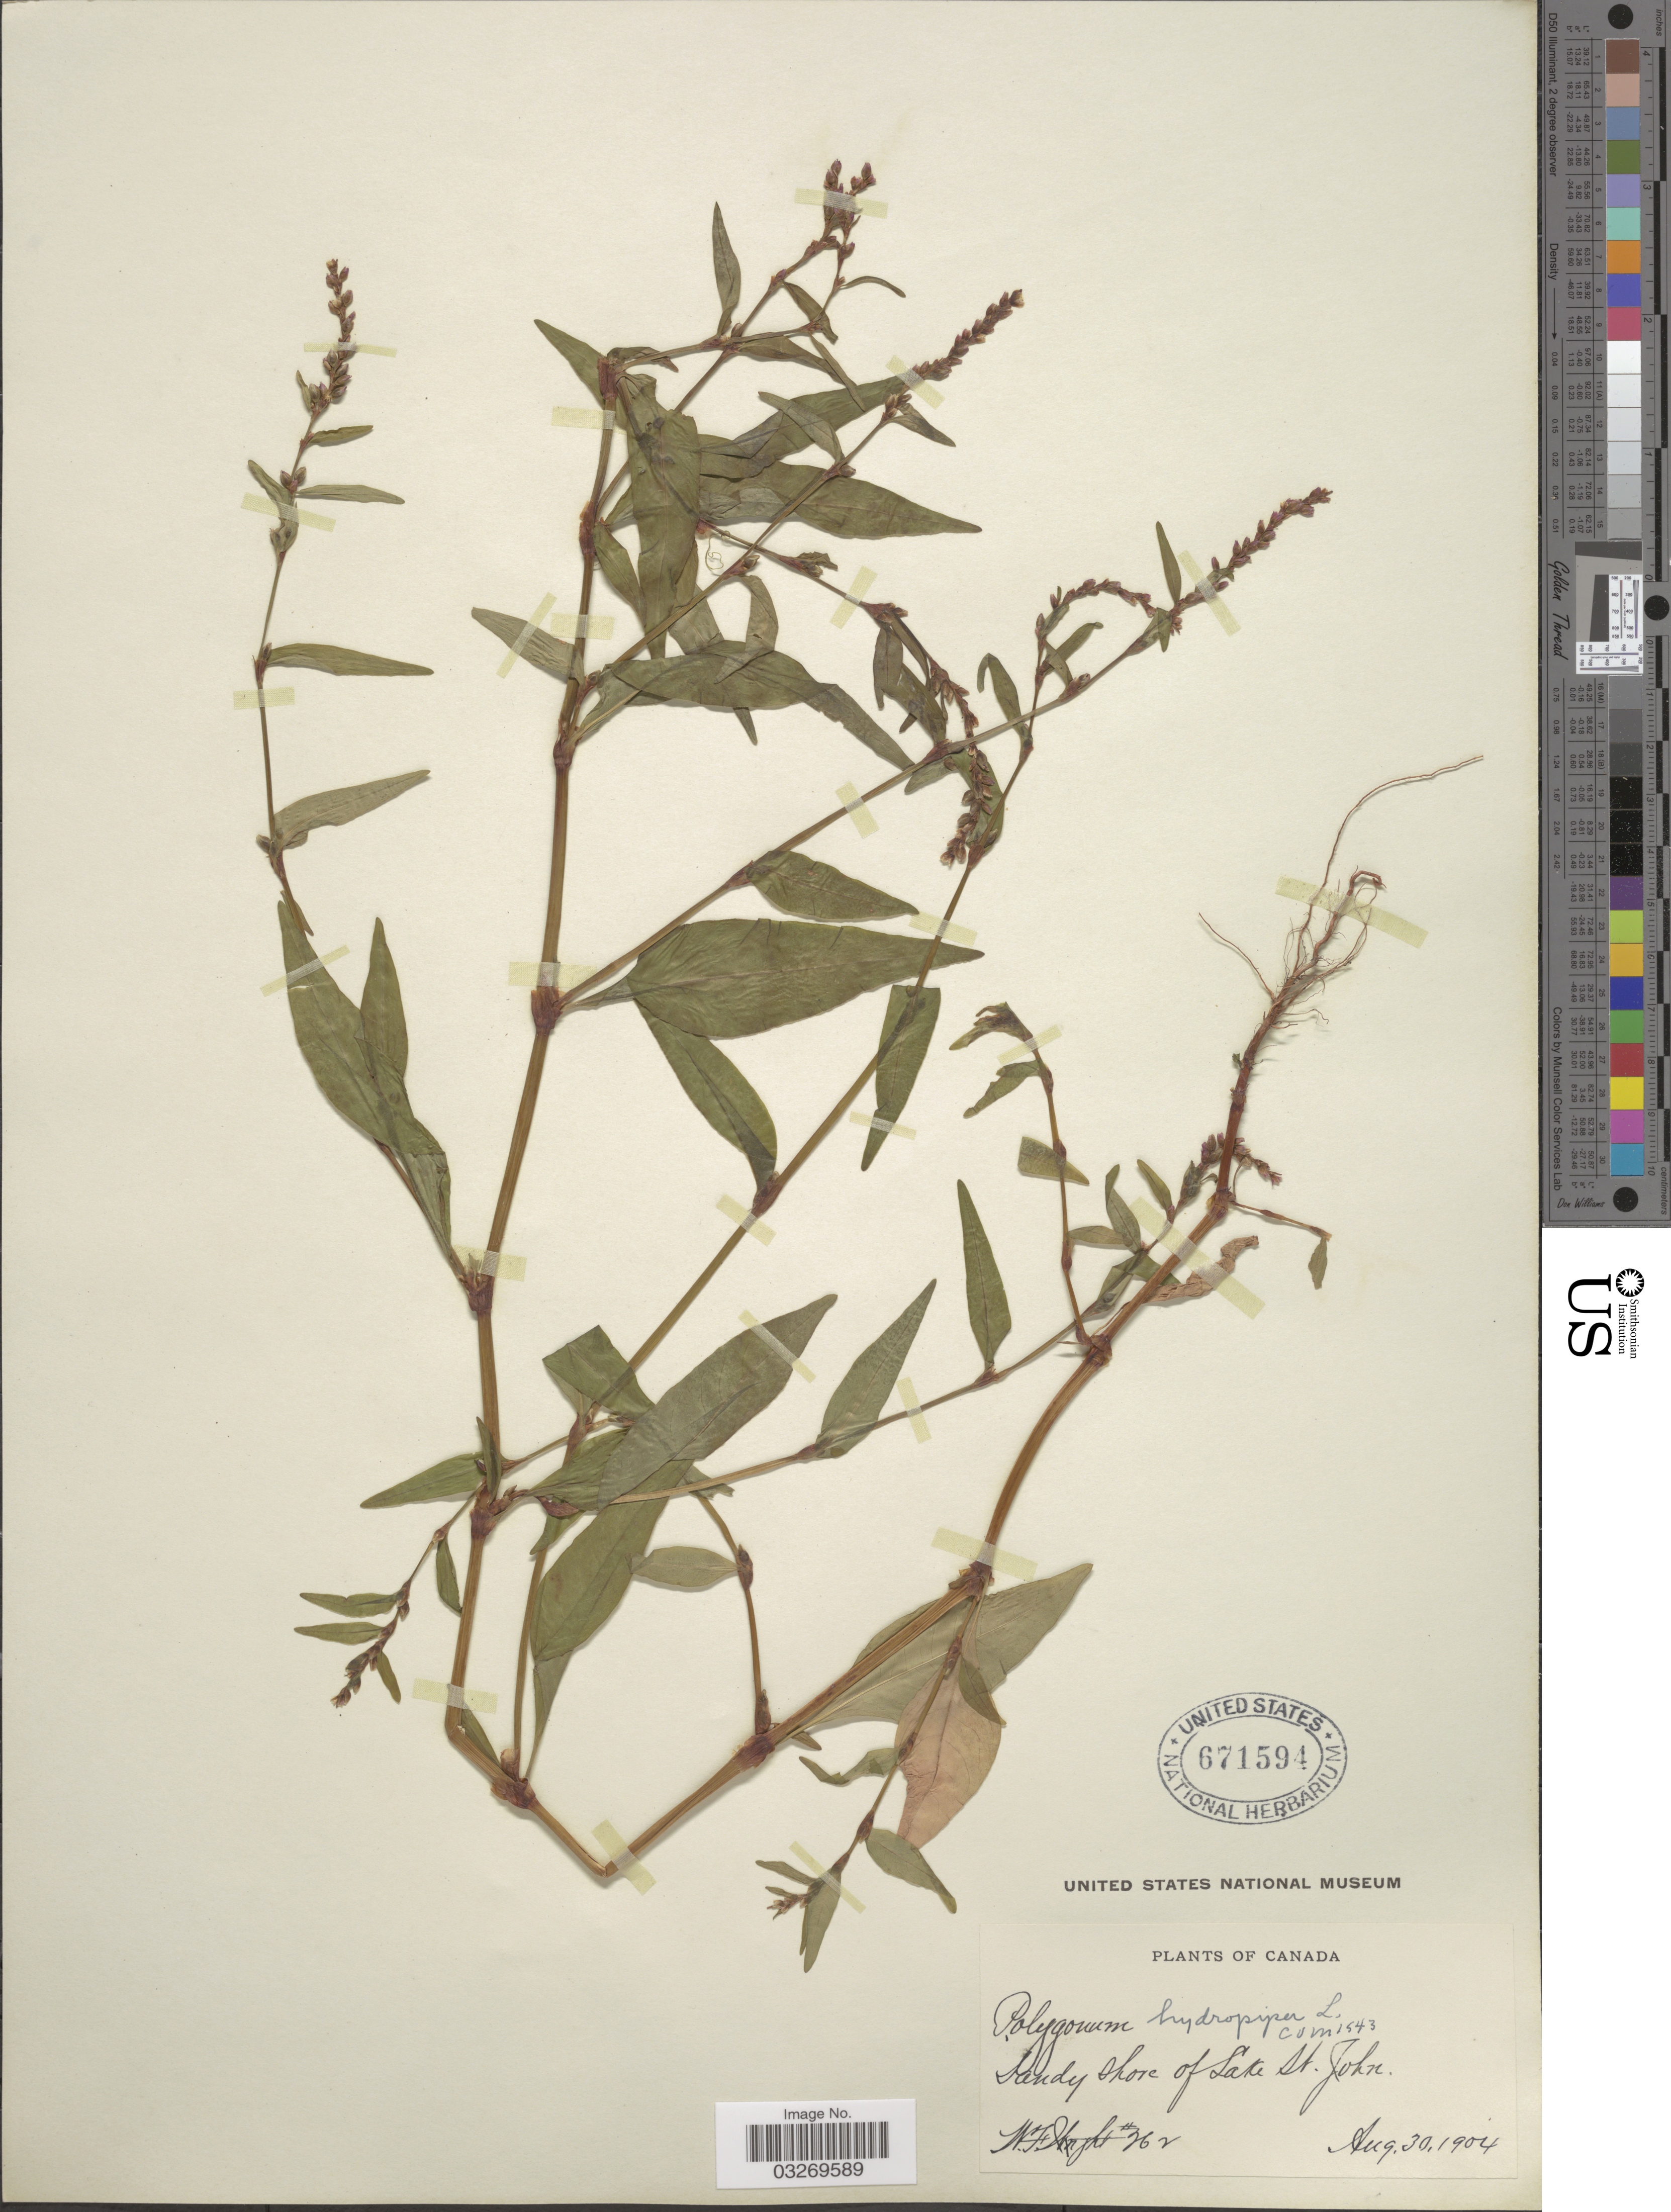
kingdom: Plantae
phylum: Tracheophyta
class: Magnoliopsida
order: Caryophyllales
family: Polygonaceae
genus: Persicaria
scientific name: Persicaria hydropiper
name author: (L.) Delarbre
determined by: Atha, D. E.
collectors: W. F. Wright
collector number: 262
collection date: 1904-08-30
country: Canada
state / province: Ontario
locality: Sandy shore of Lake St. John.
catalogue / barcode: US 671594